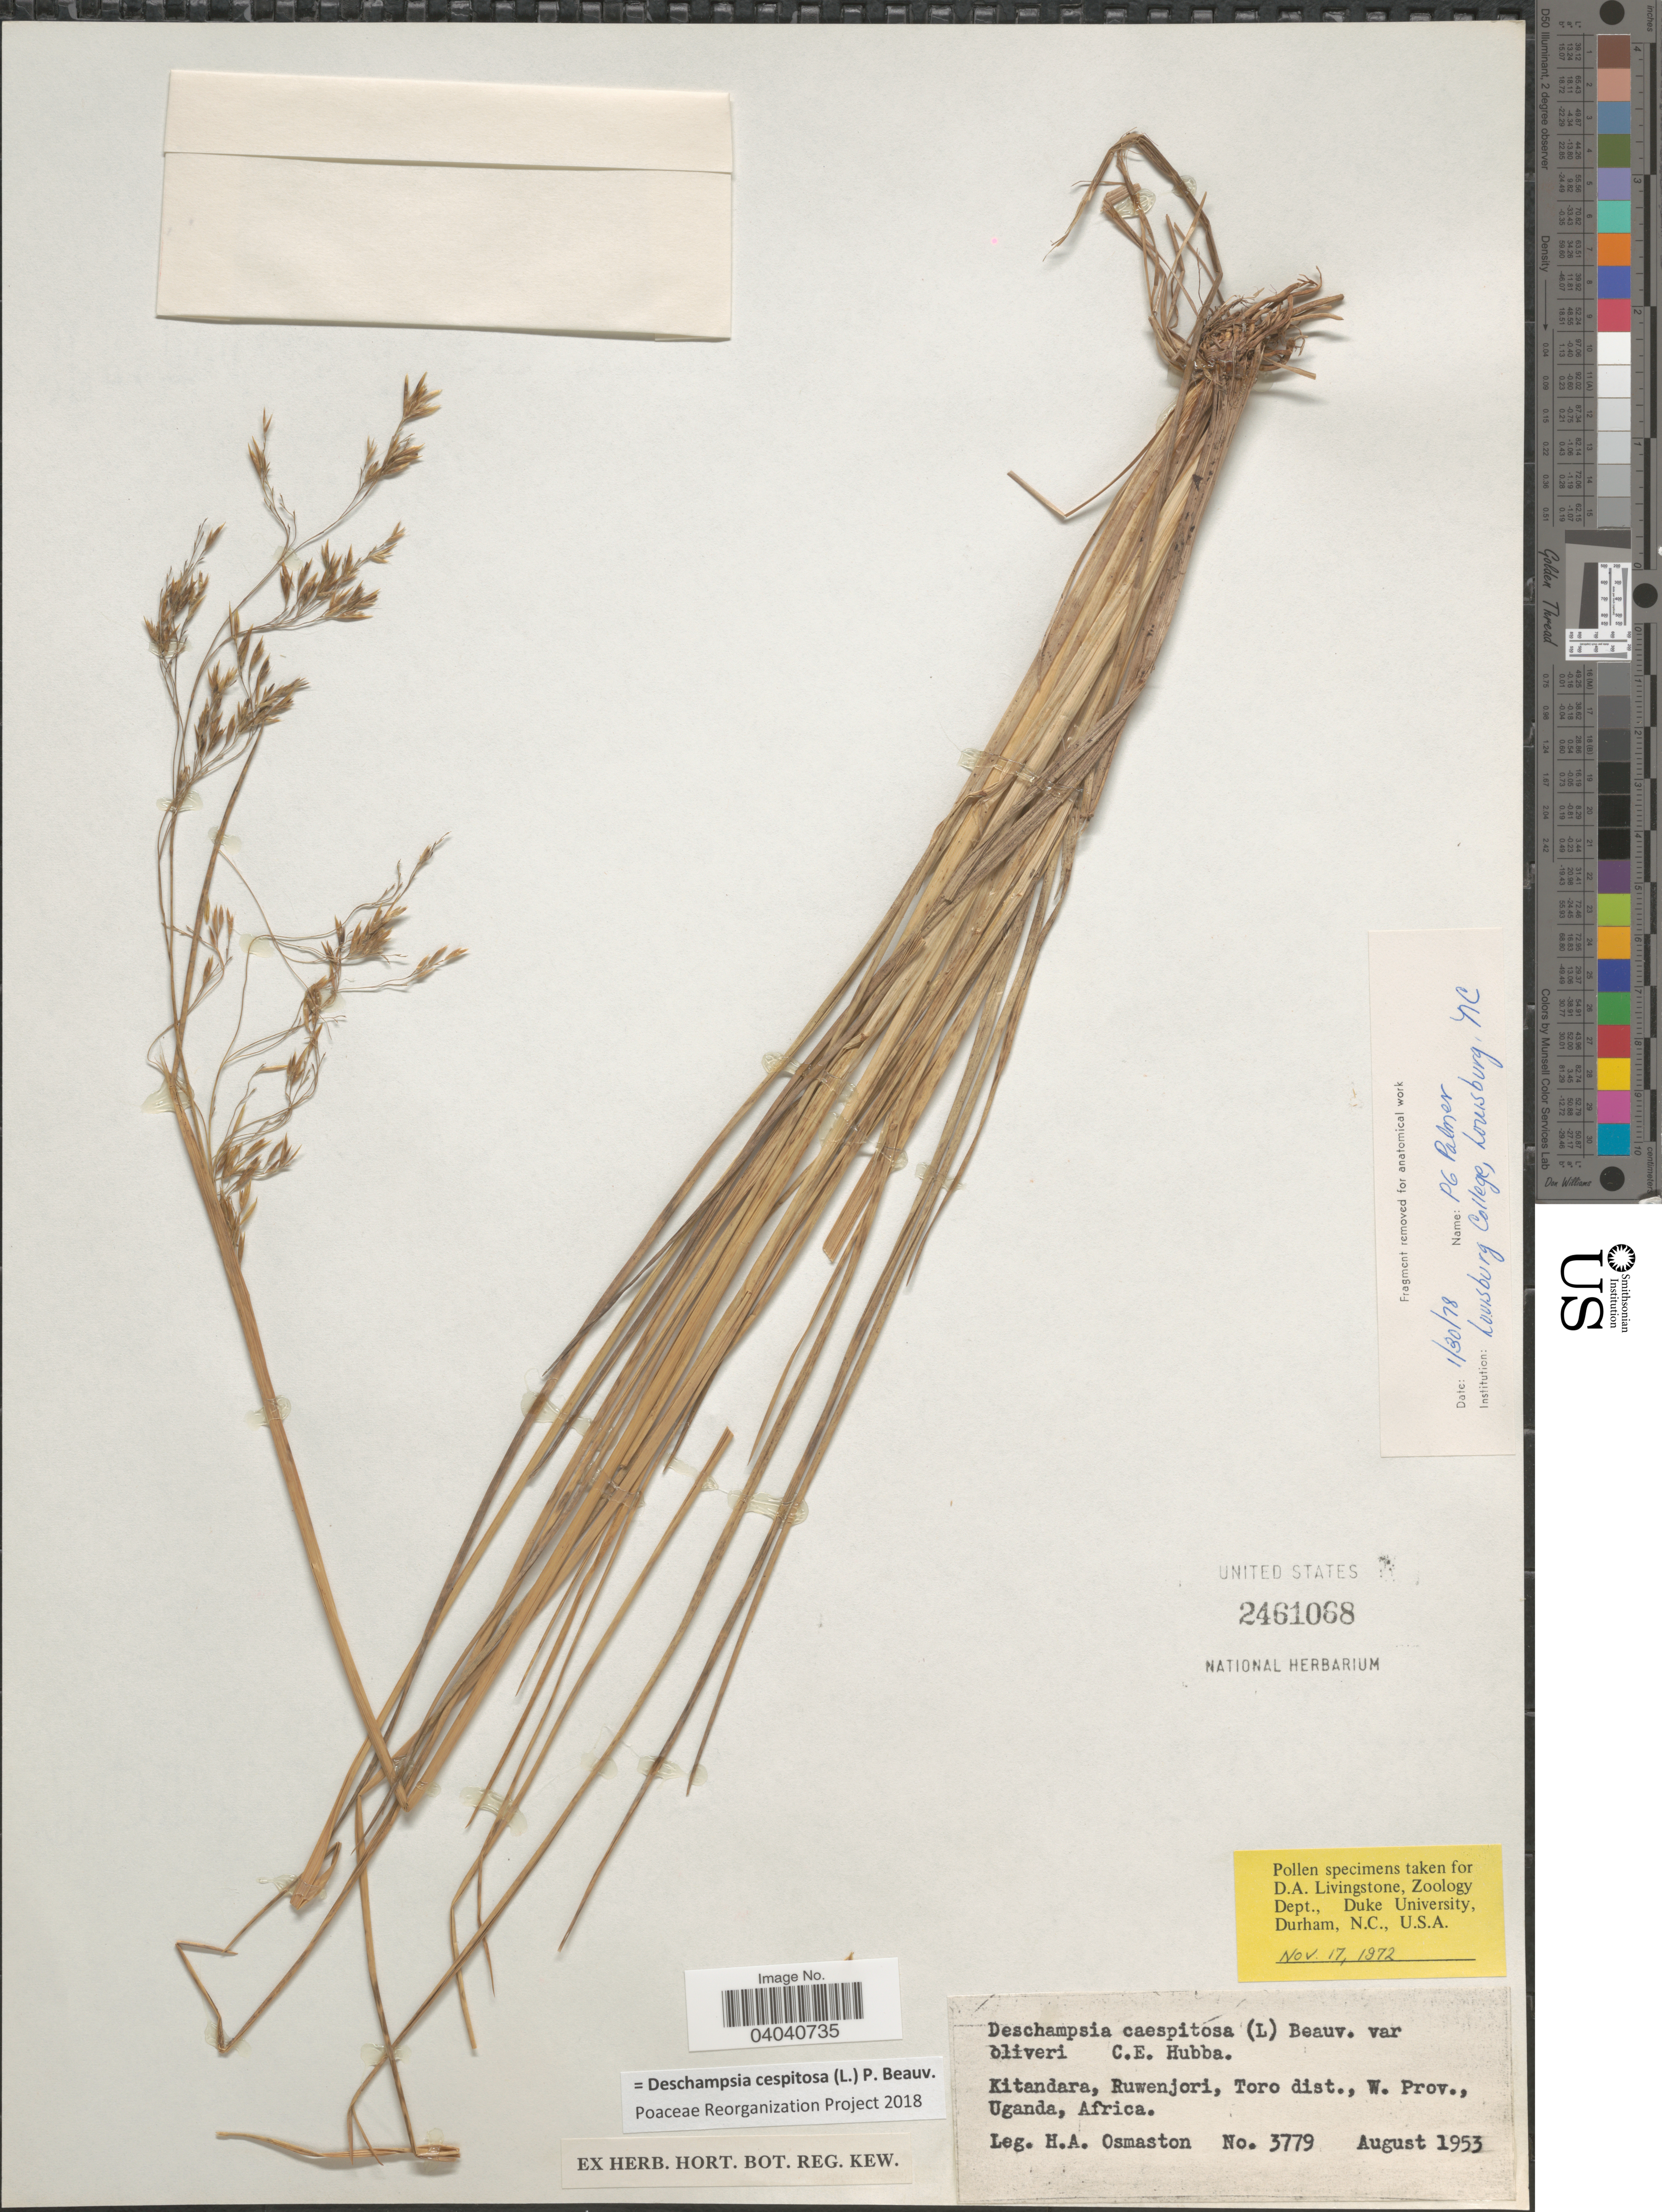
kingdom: Plantae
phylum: Tracheophyta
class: Liliopsida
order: Poales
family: Poaceae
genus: Deschampsia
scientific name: Deschampsia cespitosa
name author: (L.) P. Beauv.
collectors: H. Osmaston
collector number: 3779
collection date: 1953-08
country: Uganda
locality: Kitandara, Ruwenjori, Toro dist., W. Prov.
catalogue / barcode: US 2461068